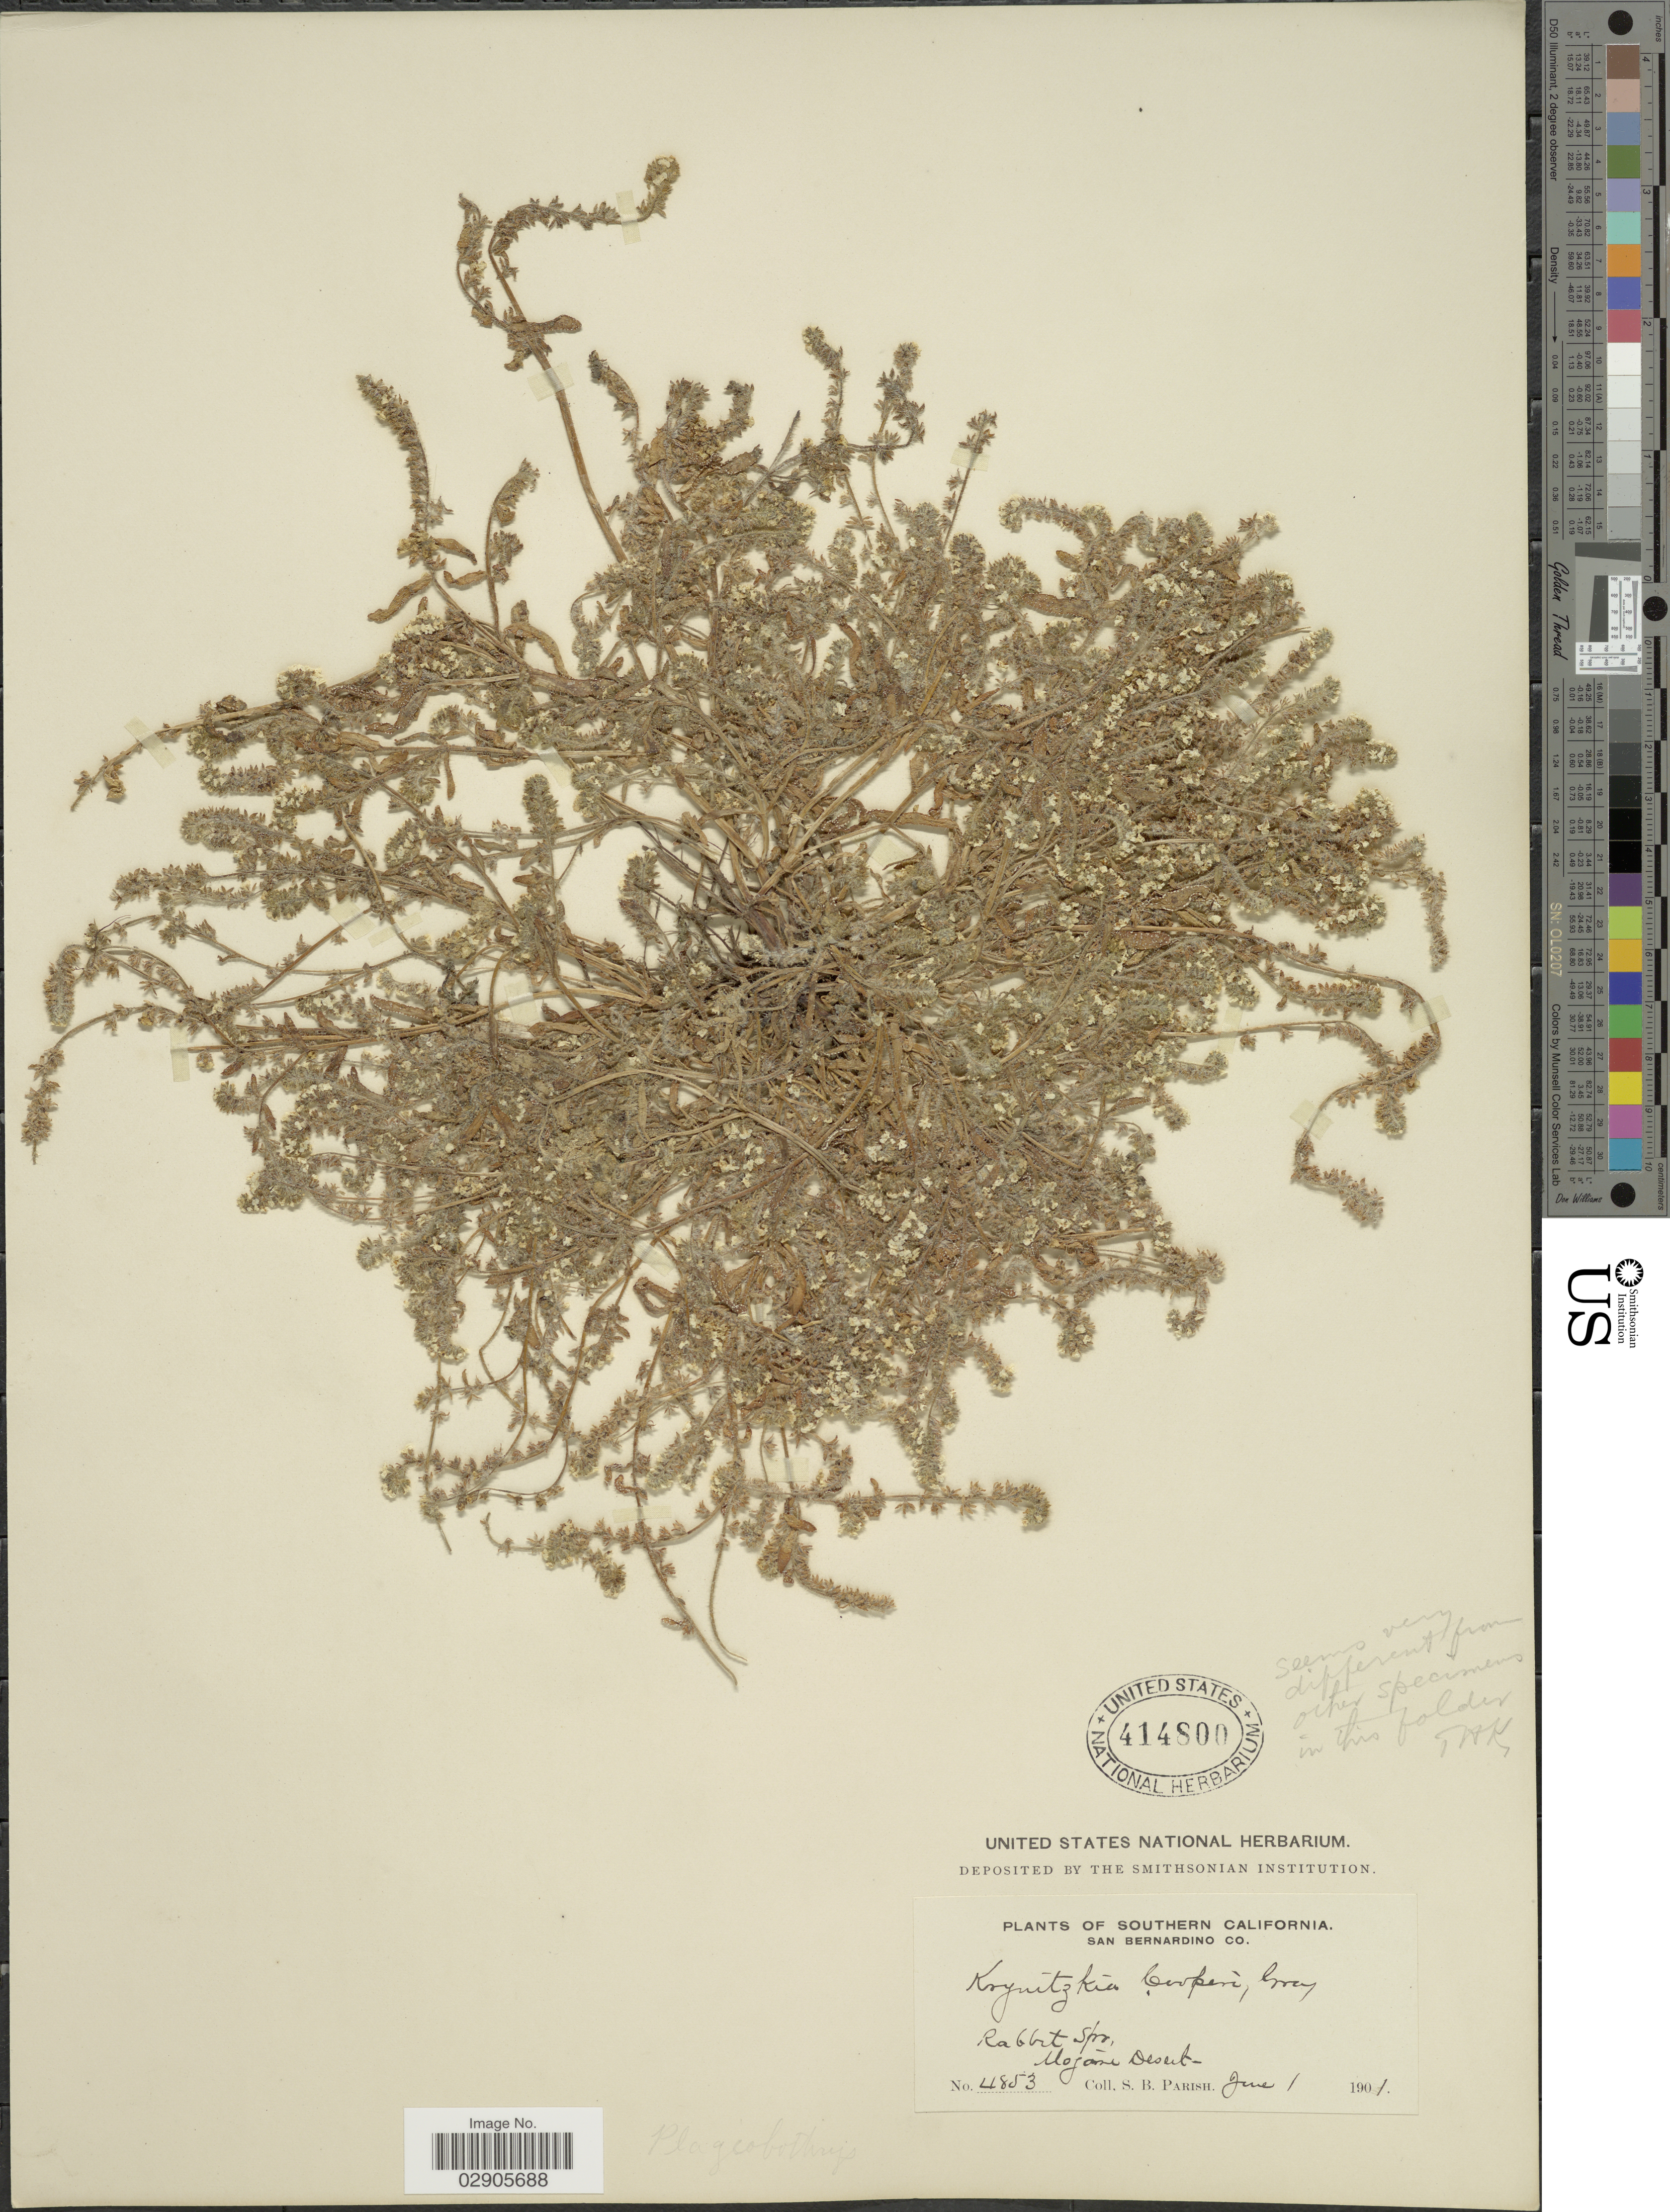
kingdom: Plantae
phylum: Tracheophyta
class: Magnoliopsida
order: Boraginales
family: Boraginaceae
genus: Plagiobothrys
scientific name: Plagiobothrys cooperi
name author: A. Gray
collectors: S. B. Parish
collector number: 4853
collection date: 1901-06-01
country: United States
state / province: California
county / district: San Bernardino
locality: Southern California. San Bernardino Co. Rabbit Spr, Mojave Desert.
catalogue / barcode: US 414800